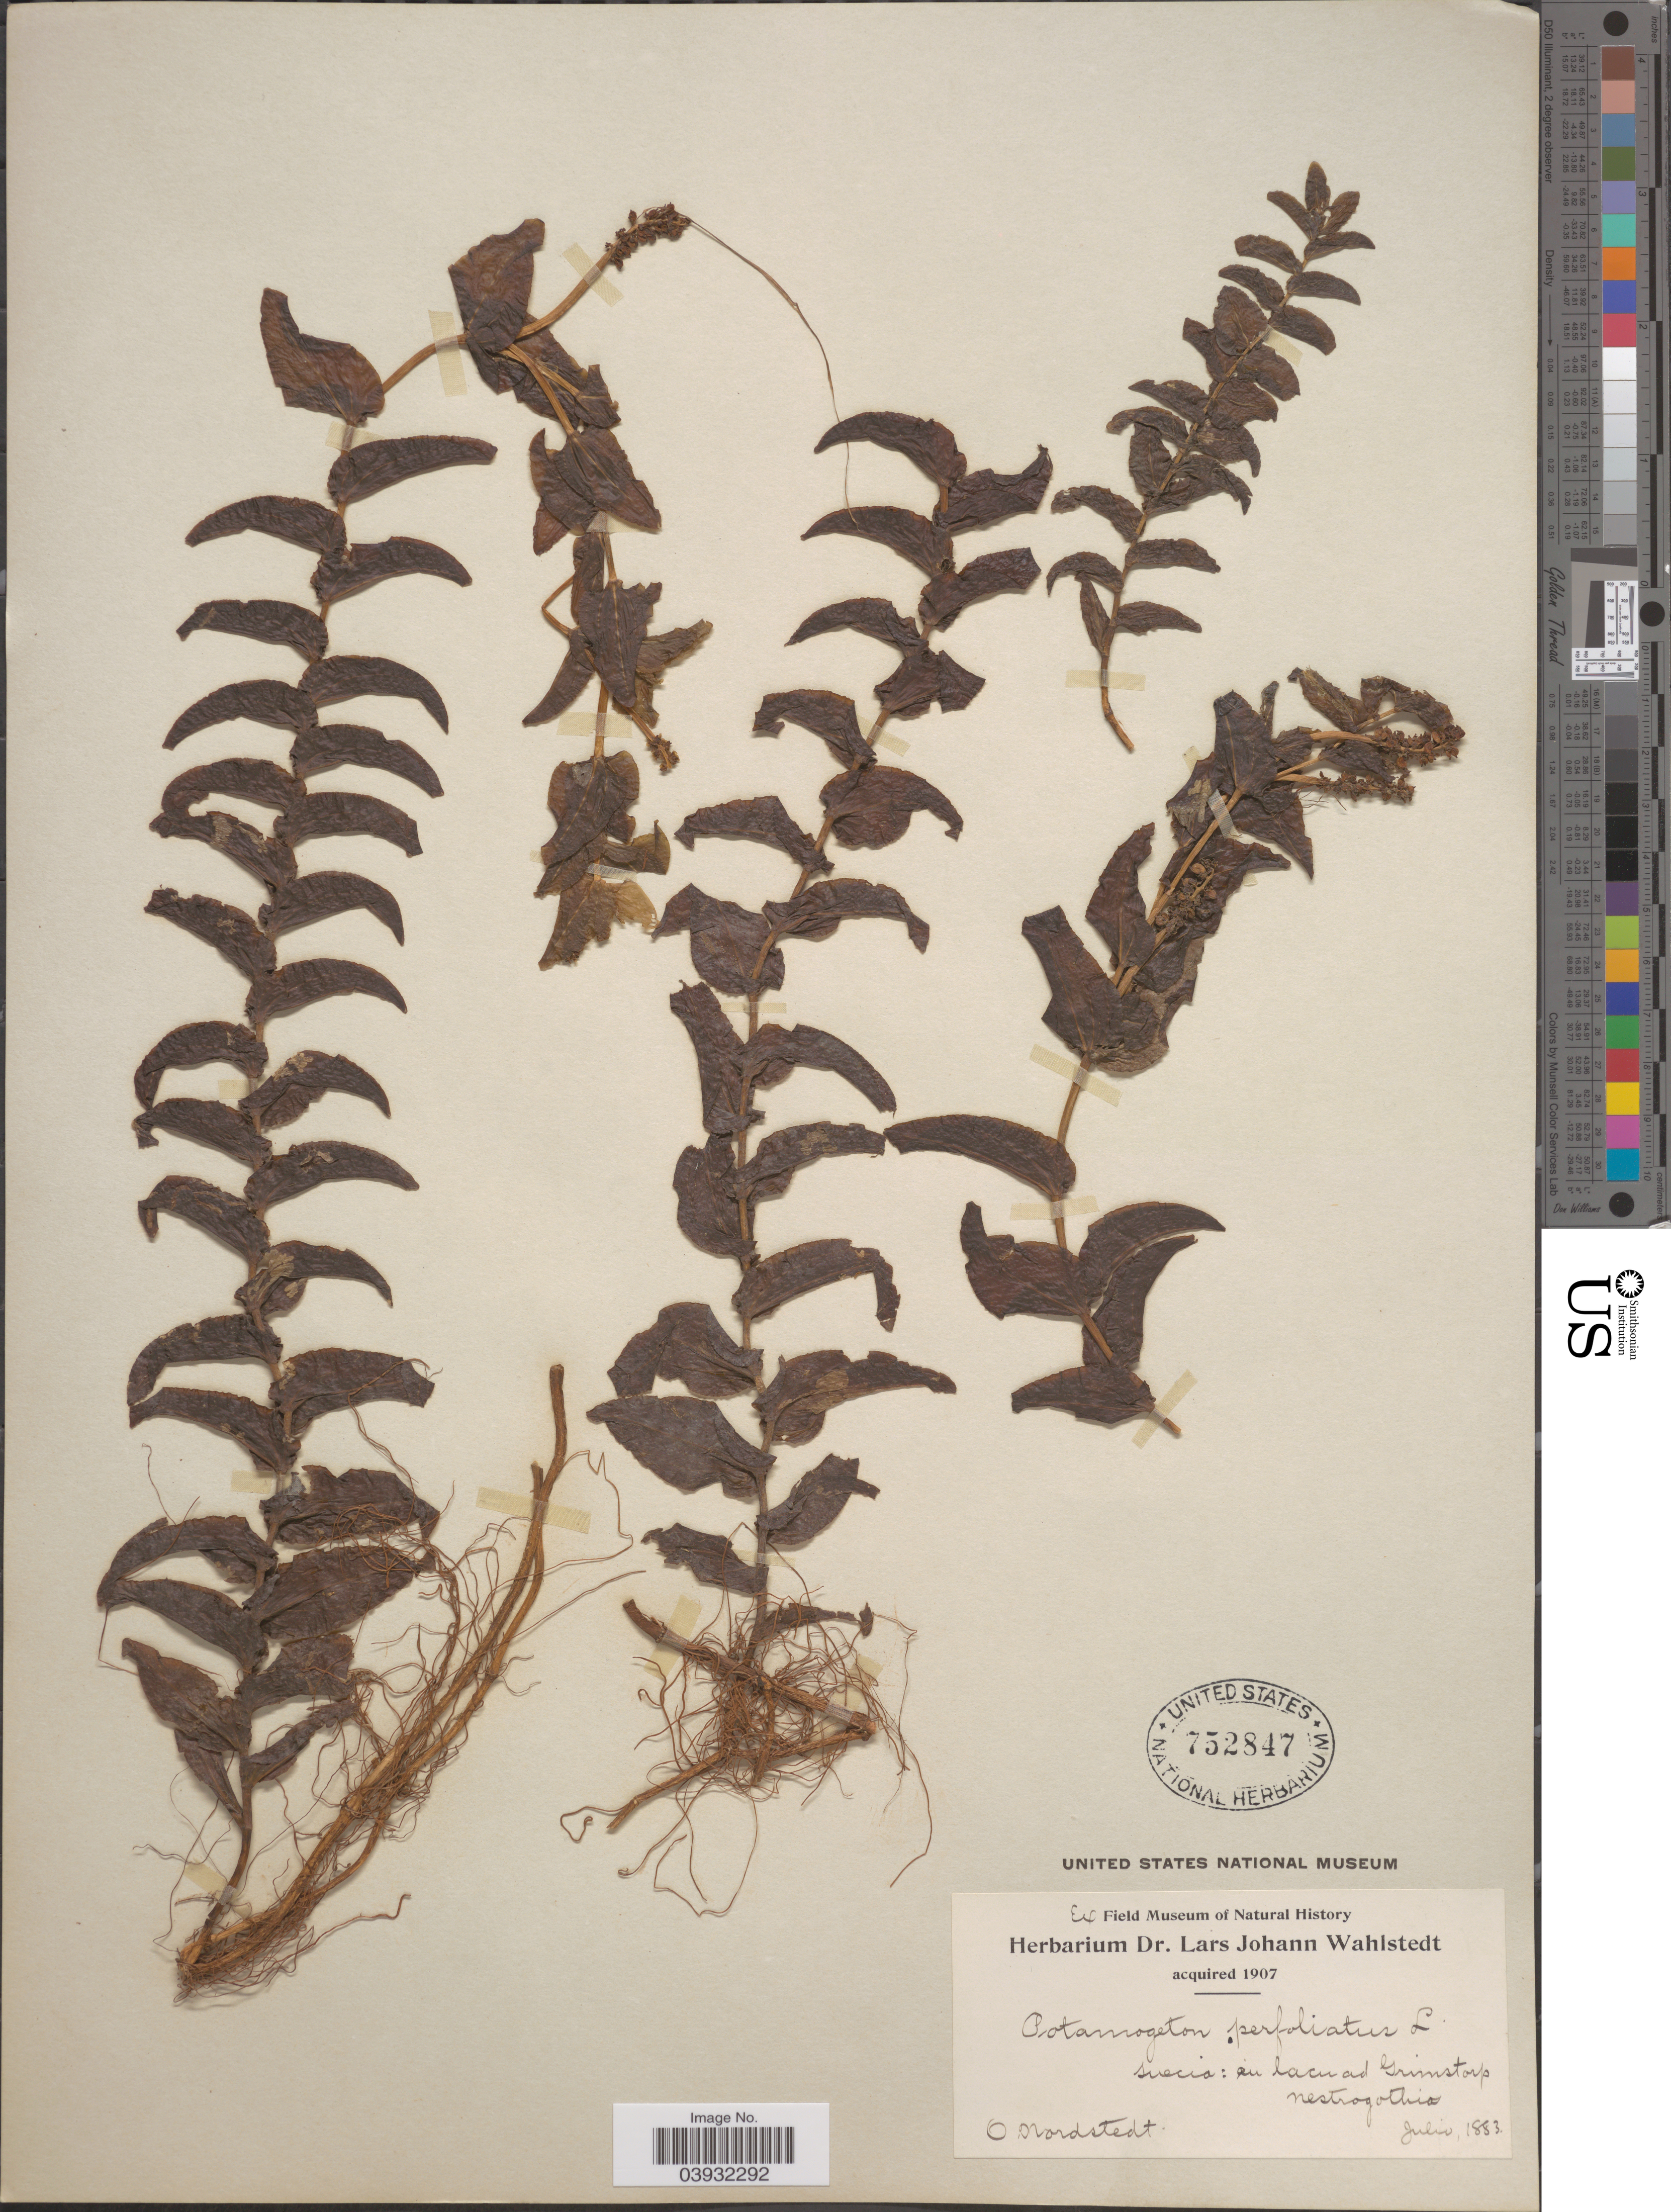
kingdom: Plantae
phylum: Tracheophyta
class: Liliopsida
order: Alismatales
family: Potamogetonaceae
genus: Potamogeton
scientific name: Potamogeton perfoliatus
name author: L.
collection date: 1883-07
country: Sweden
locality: Suecia: au lacu ad Grimstorp nestrogothia.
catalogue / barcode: US 752847